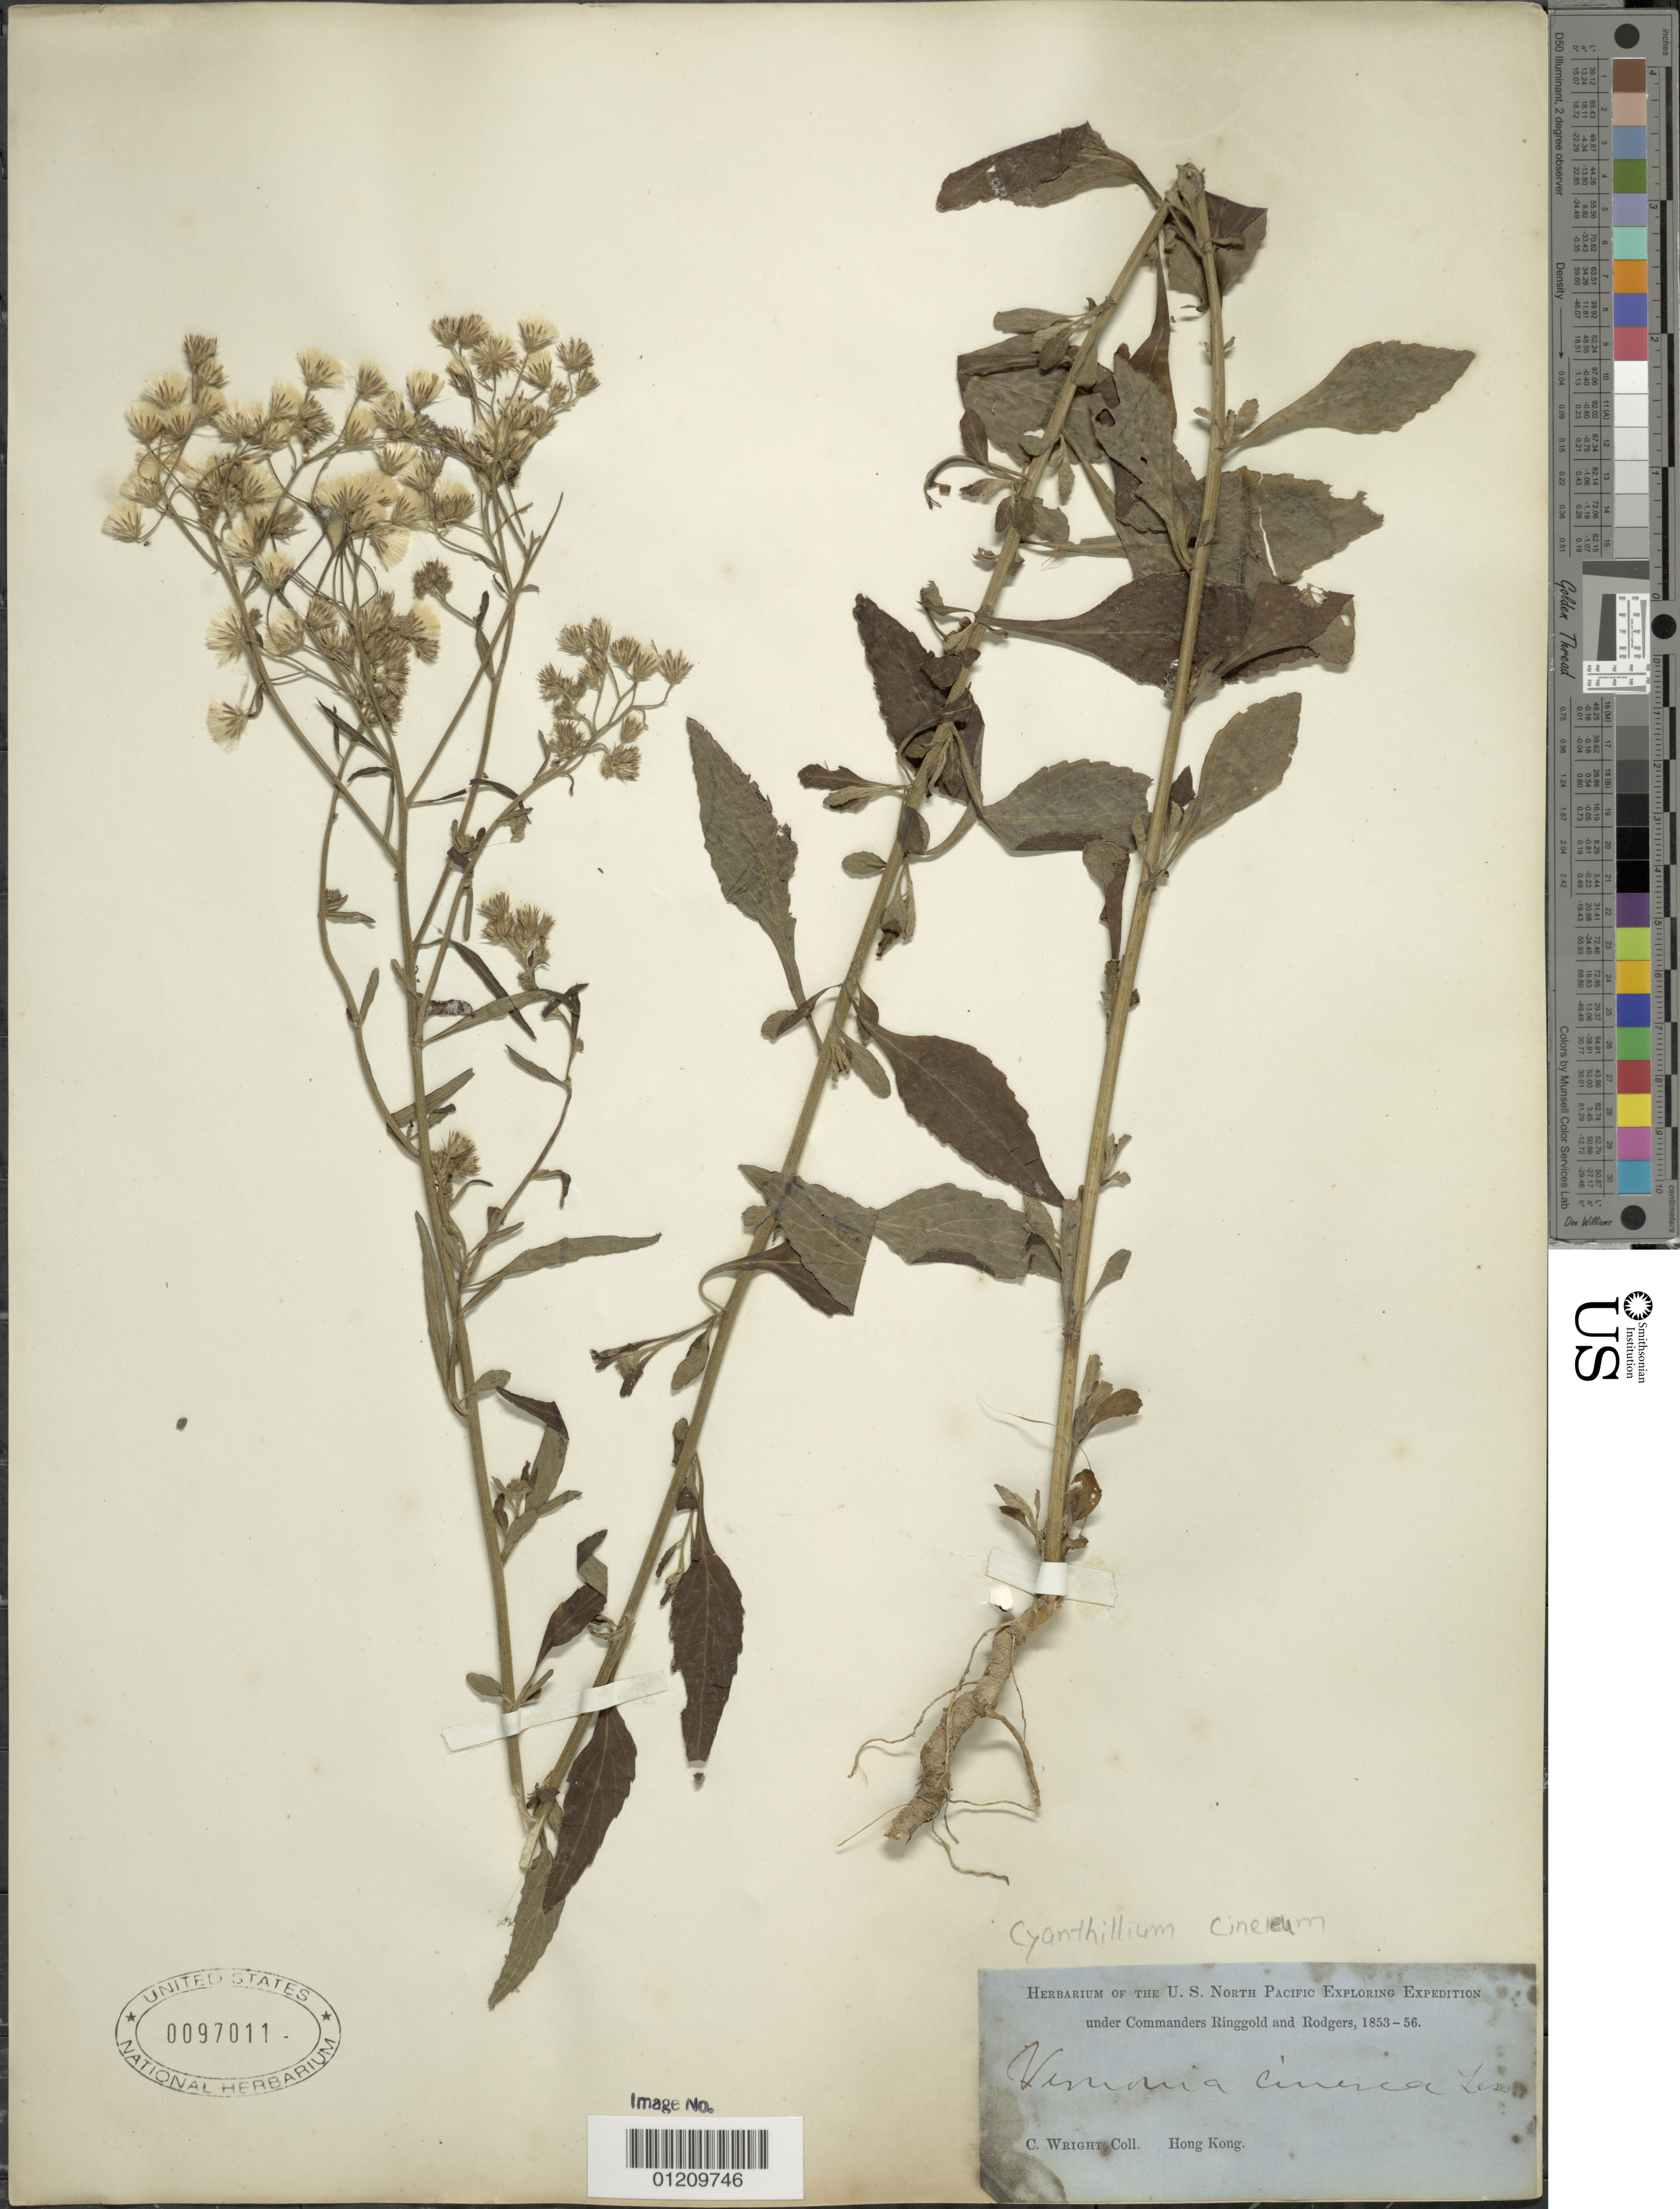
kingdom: Plantae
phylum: Tracheophyta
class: Magnoliopsida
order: Asterales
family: Asteraceae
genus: Cyanthillium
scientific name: Cyanthillium cinereum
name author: (L.) H. Rob.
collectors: C. Wright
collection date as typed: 1853 to -- -- 1856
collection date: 1853/1856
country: China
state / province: Hong Kong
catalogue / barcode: US 97011